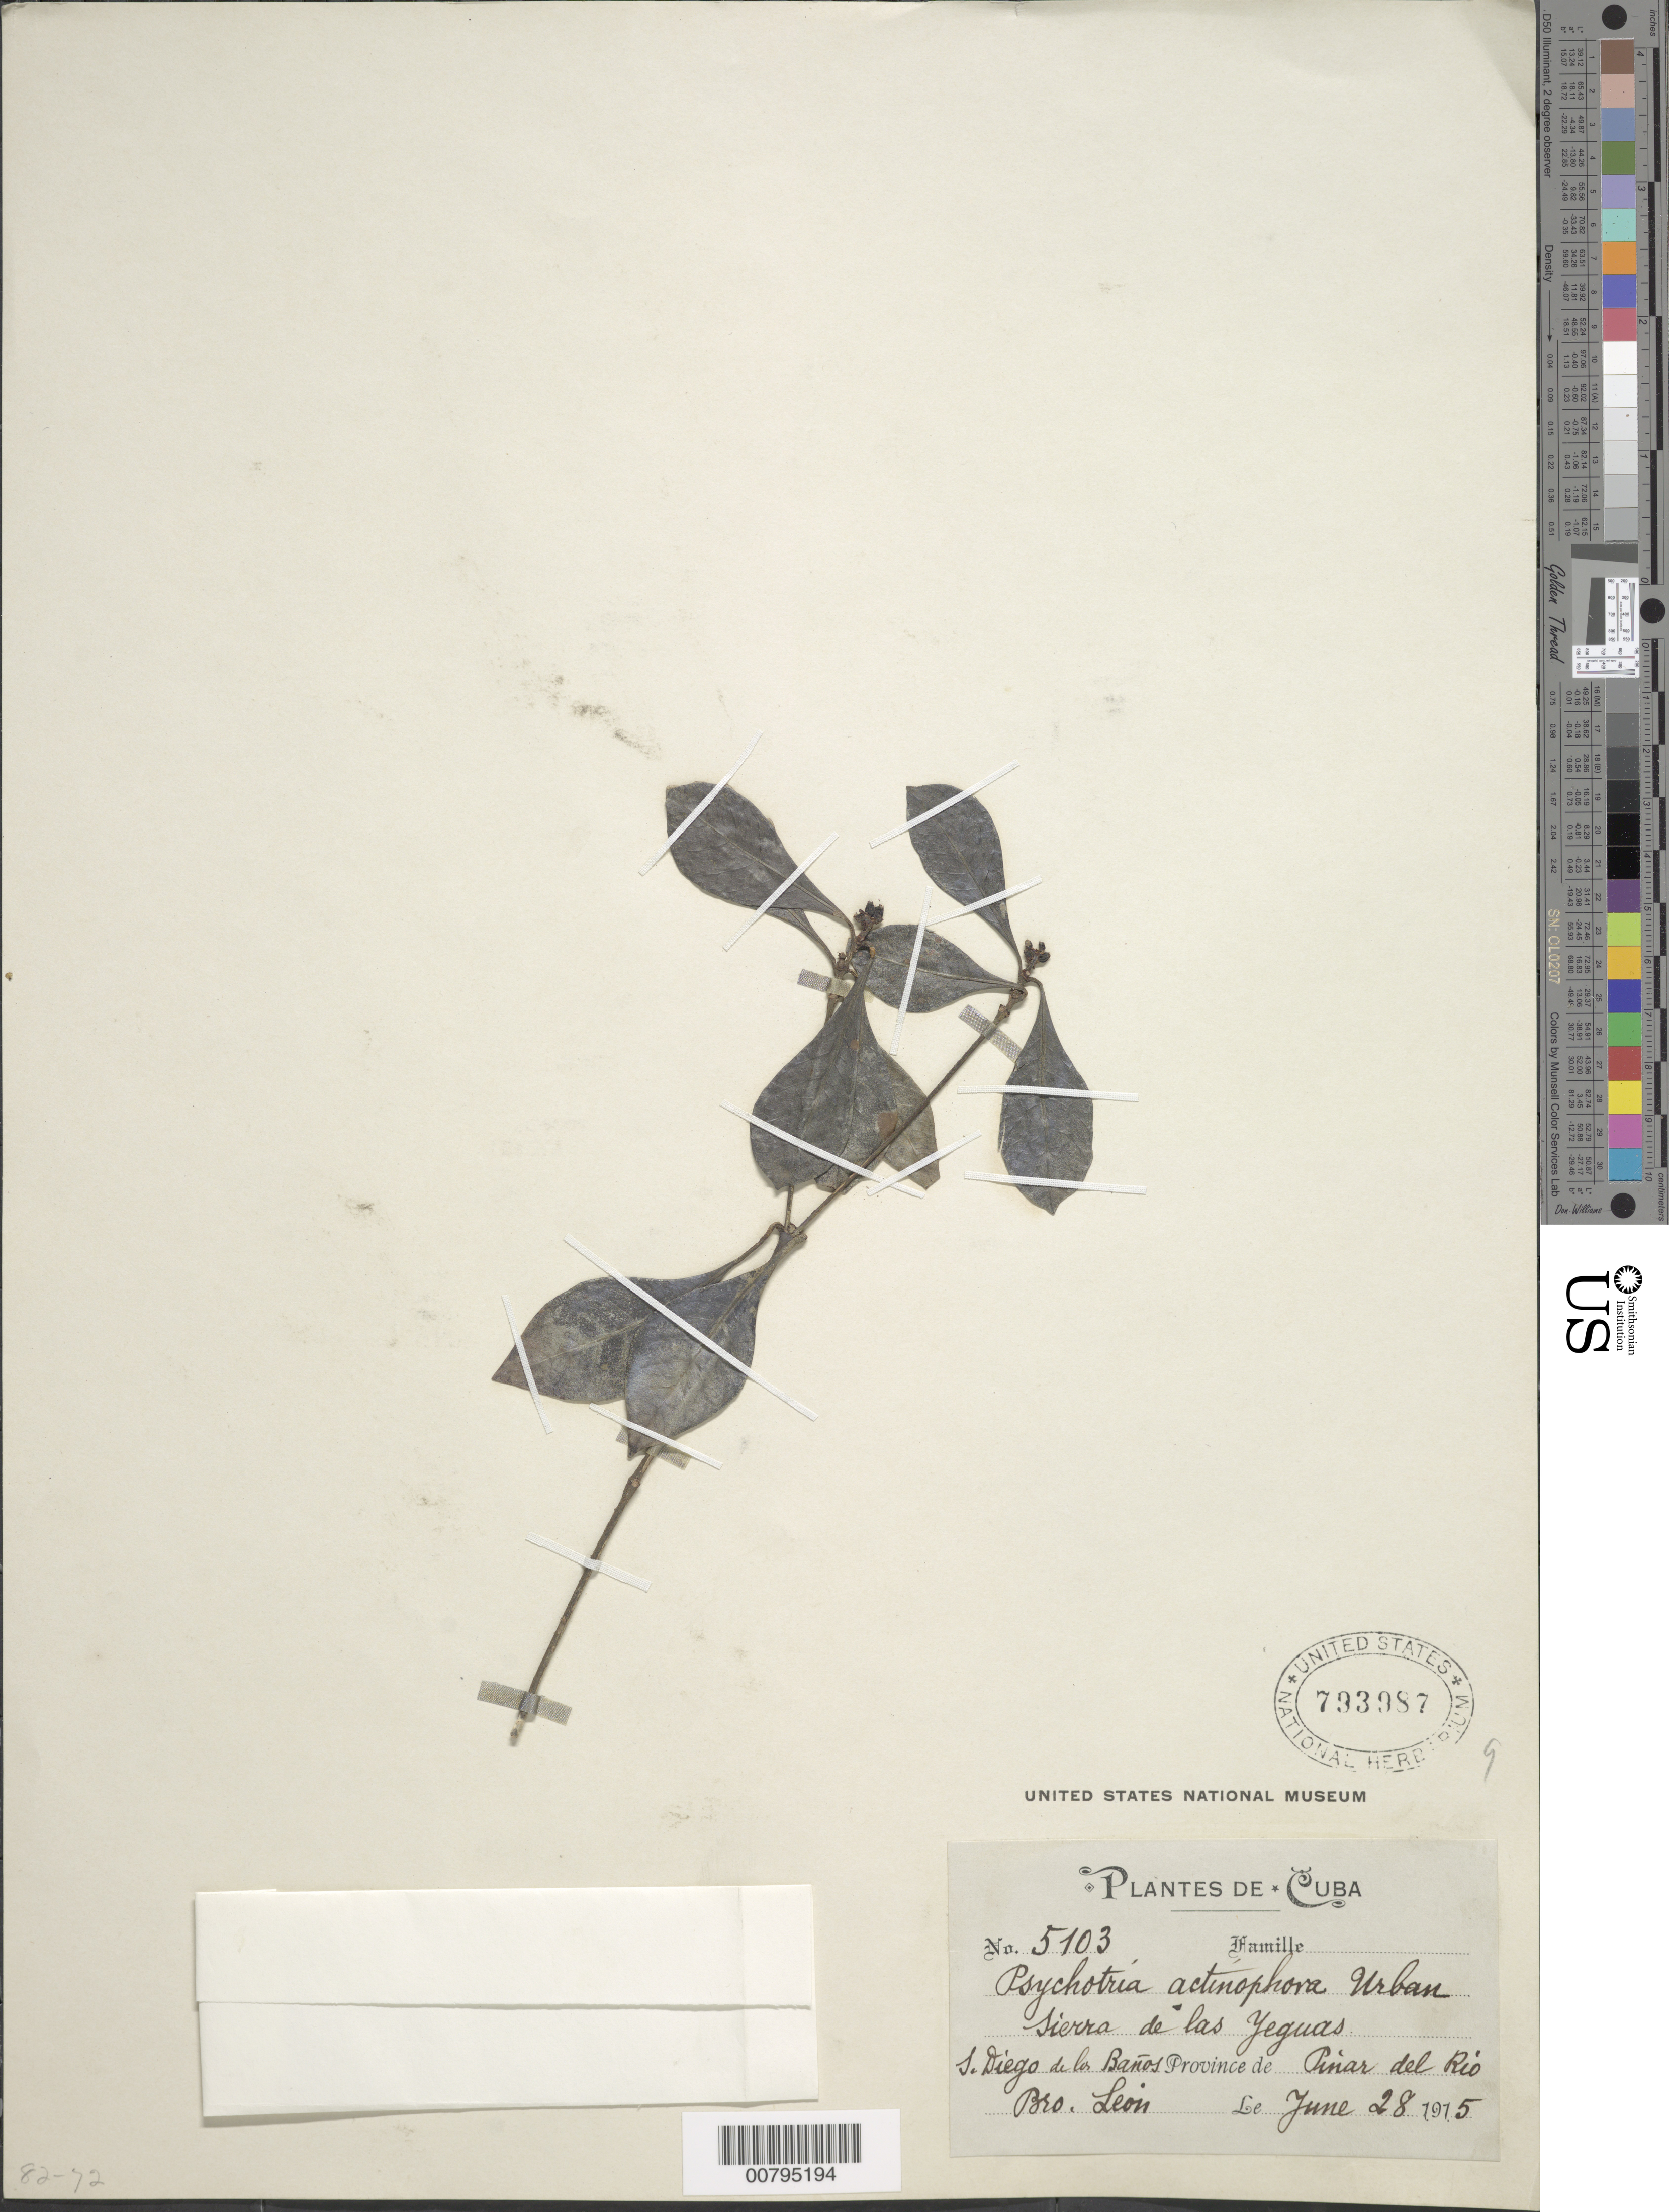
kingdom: Plantae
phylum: Tracheophyta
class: Magnoliopsida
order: Gentianales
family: Rubiaceae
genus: Psychotria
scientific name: Psychotria actinophora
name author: Urb.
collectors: Bro. León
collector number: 5103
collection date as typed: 28 Jun 1915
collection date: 1915-06-28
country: Cuba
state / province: Pinar del Río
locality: Sierra de las Yeguas; S. Diego de los Banos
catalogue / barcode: US 793987